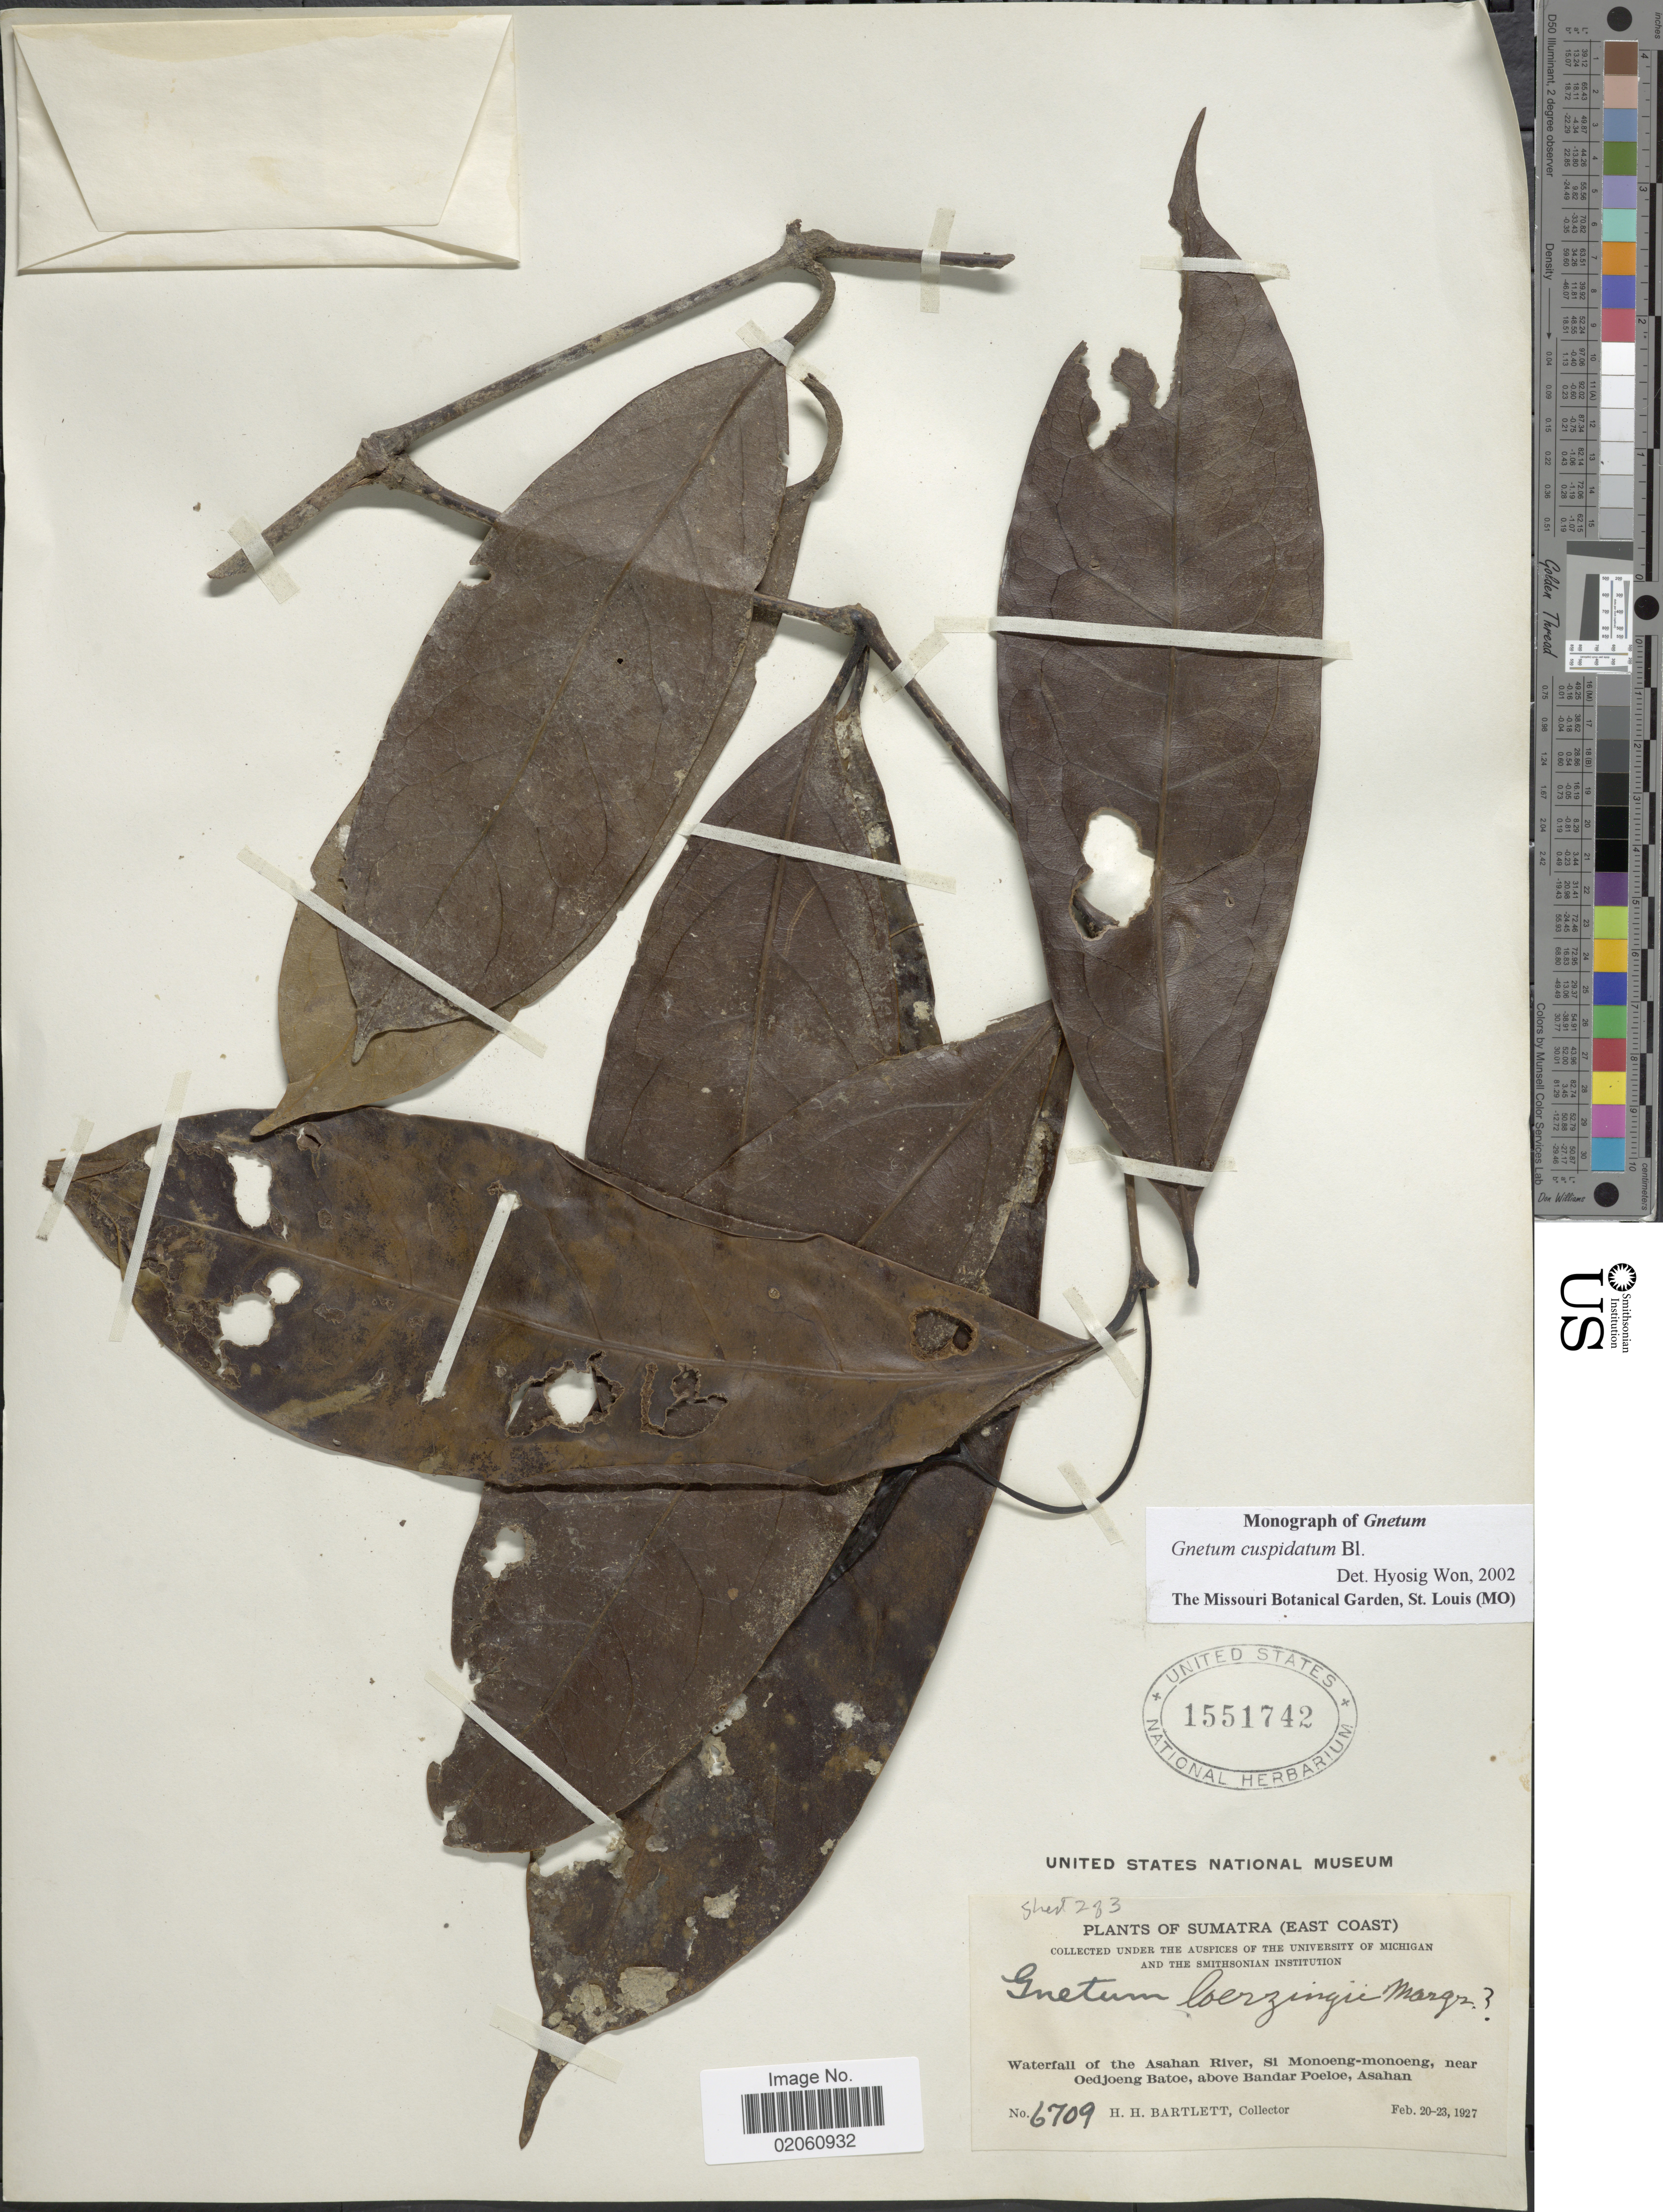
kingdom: Plantae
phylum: Tracheophyta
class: Gnetopsida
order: Gnetales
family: Gnetaceae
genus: Gnetum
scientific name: Gnetum cuspidatum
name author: Blume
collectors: H. H. Bartlett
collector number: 6709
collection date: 1927-02-20/1927-02-23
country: Indonesia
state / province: Sumatra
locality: (East Coast), Waterfall of the Asahan River, Si Monoeng-monoeng, near Oedjoeng Batoe, above Bandar Poeloe, Asahan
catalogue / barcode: US 1551742